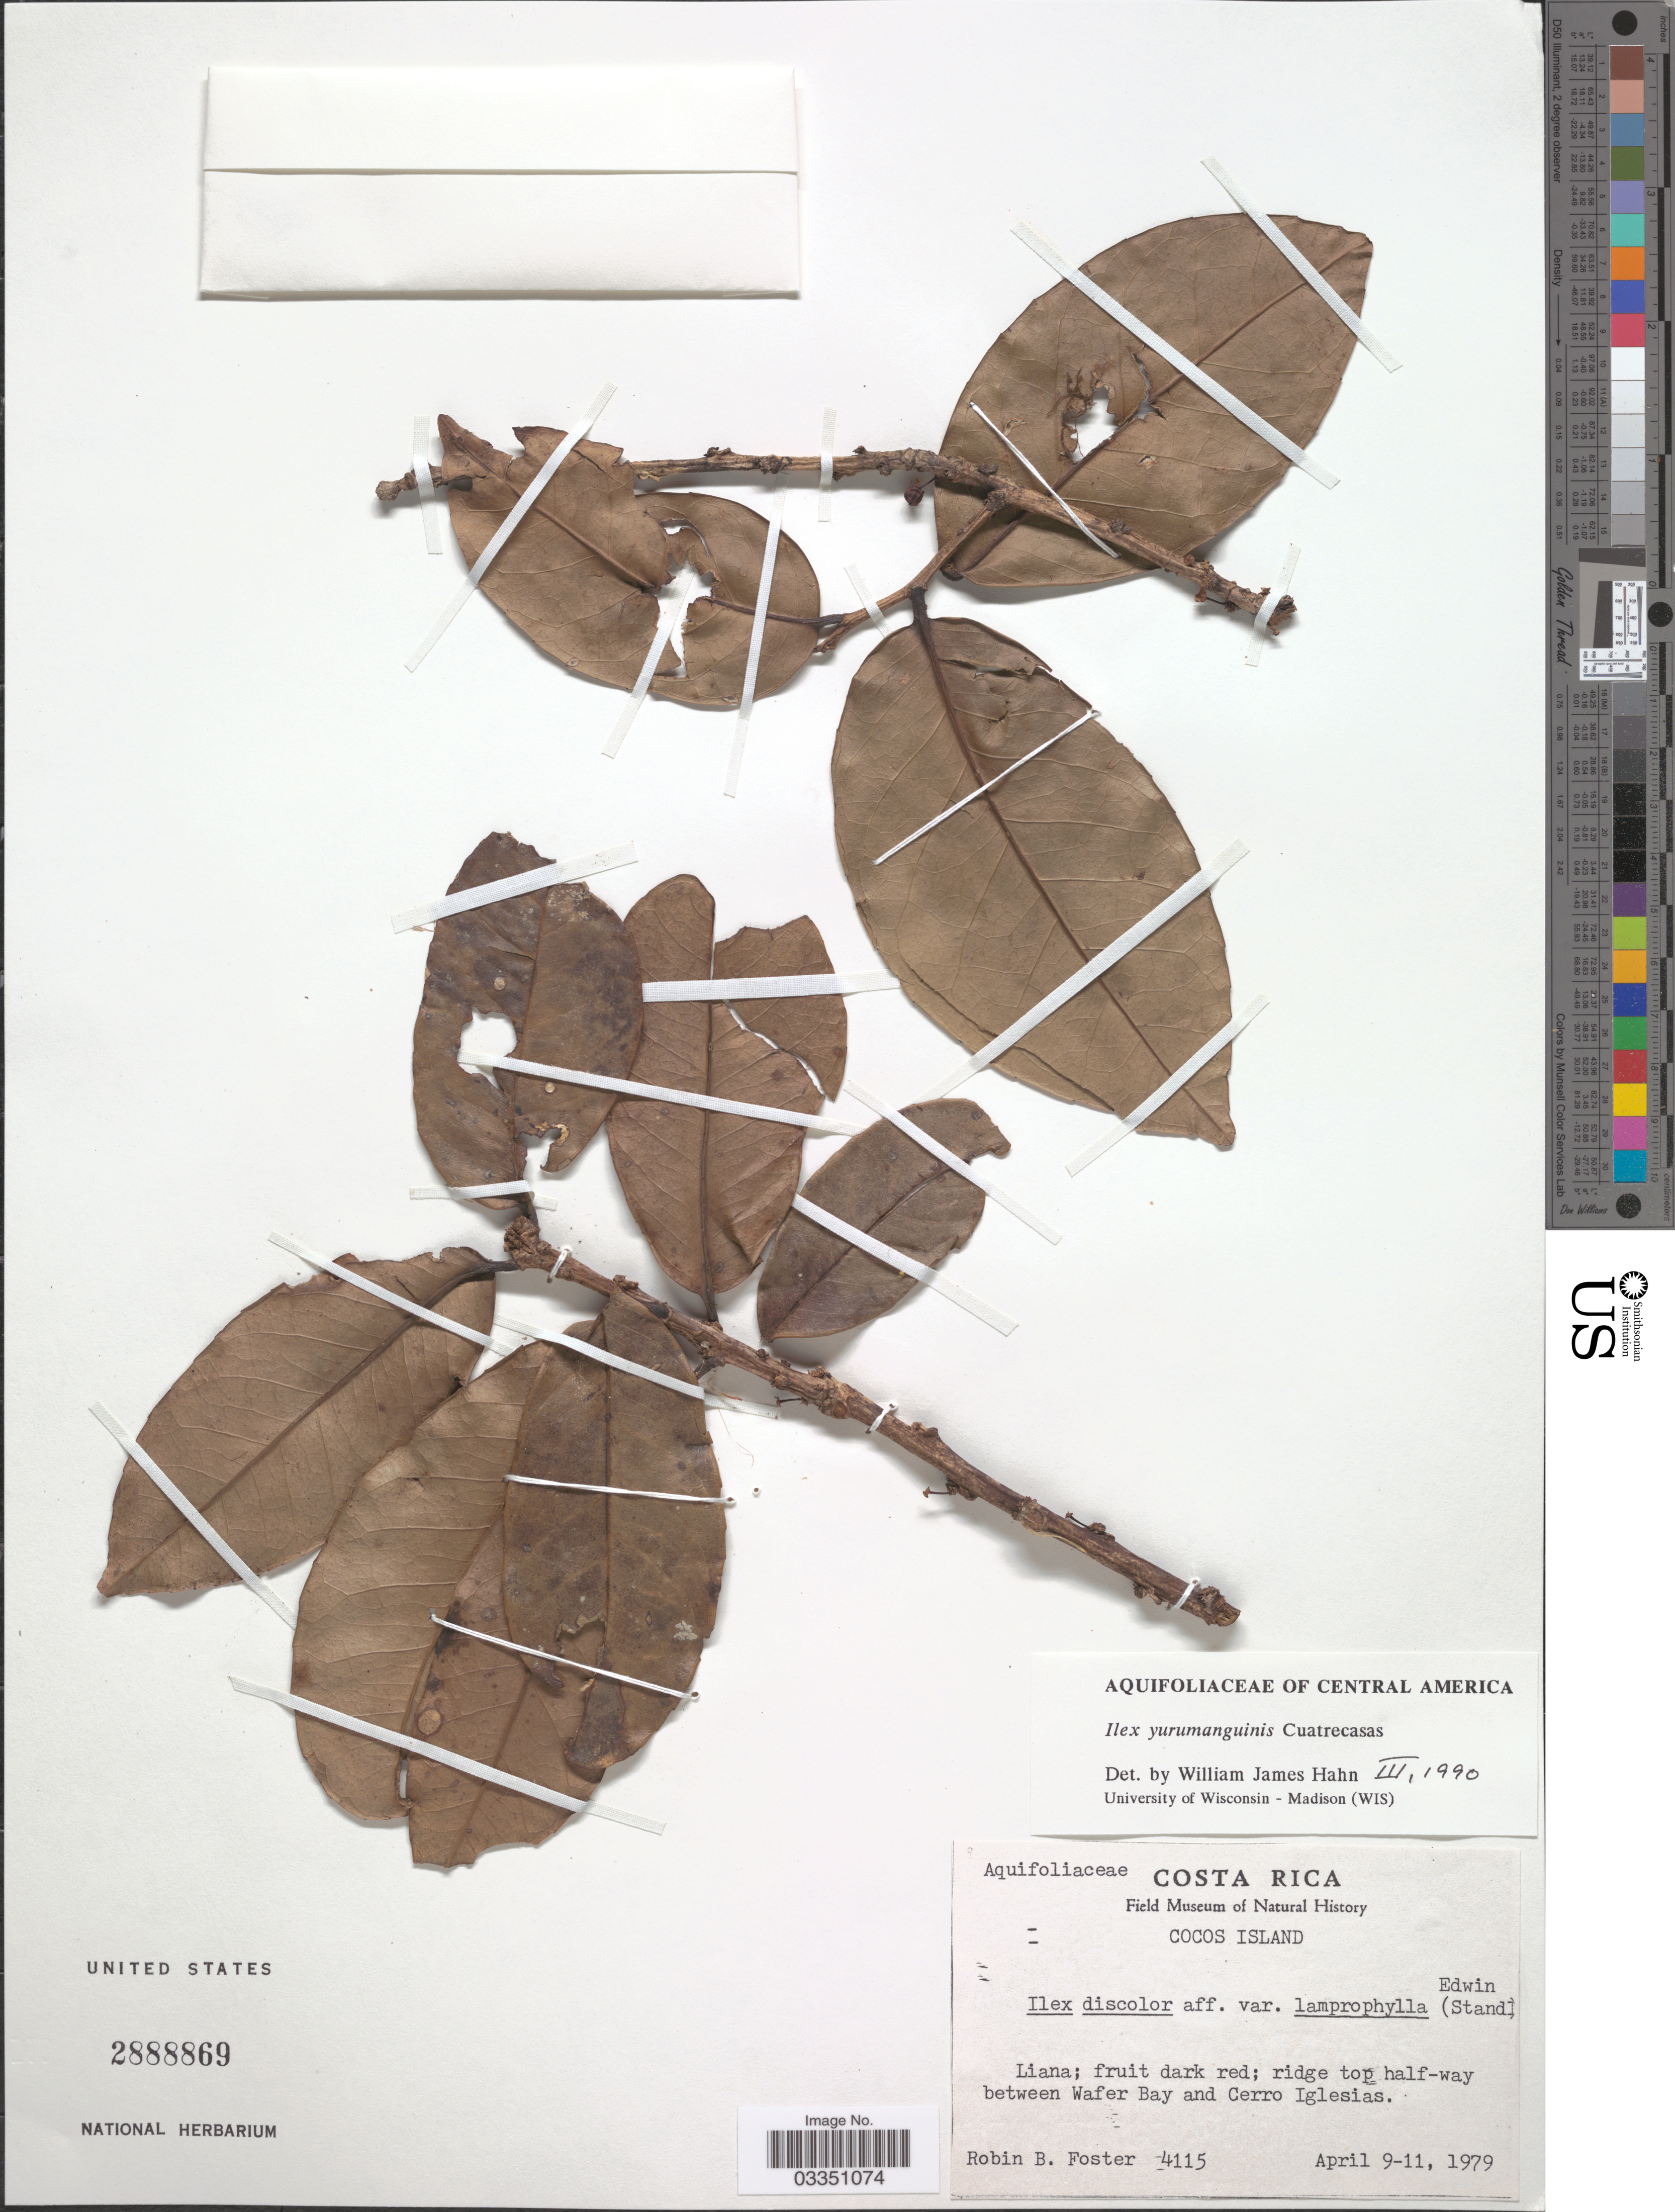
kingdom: Plantae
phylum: Tracheophyta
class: Magnoliopsida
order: Aquifoliales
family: Aquifoliaceae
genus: Ilex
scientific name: Ilex yurumanguinis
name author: Cuatrec.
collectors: R. B. Foster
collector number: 4115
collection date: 1979-04-09/1979-04-11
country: Costa Rica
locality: Cocos Island. Ridge top half-way between Wafer Bay and Cerro Iglesias.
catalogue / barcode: US 2888869